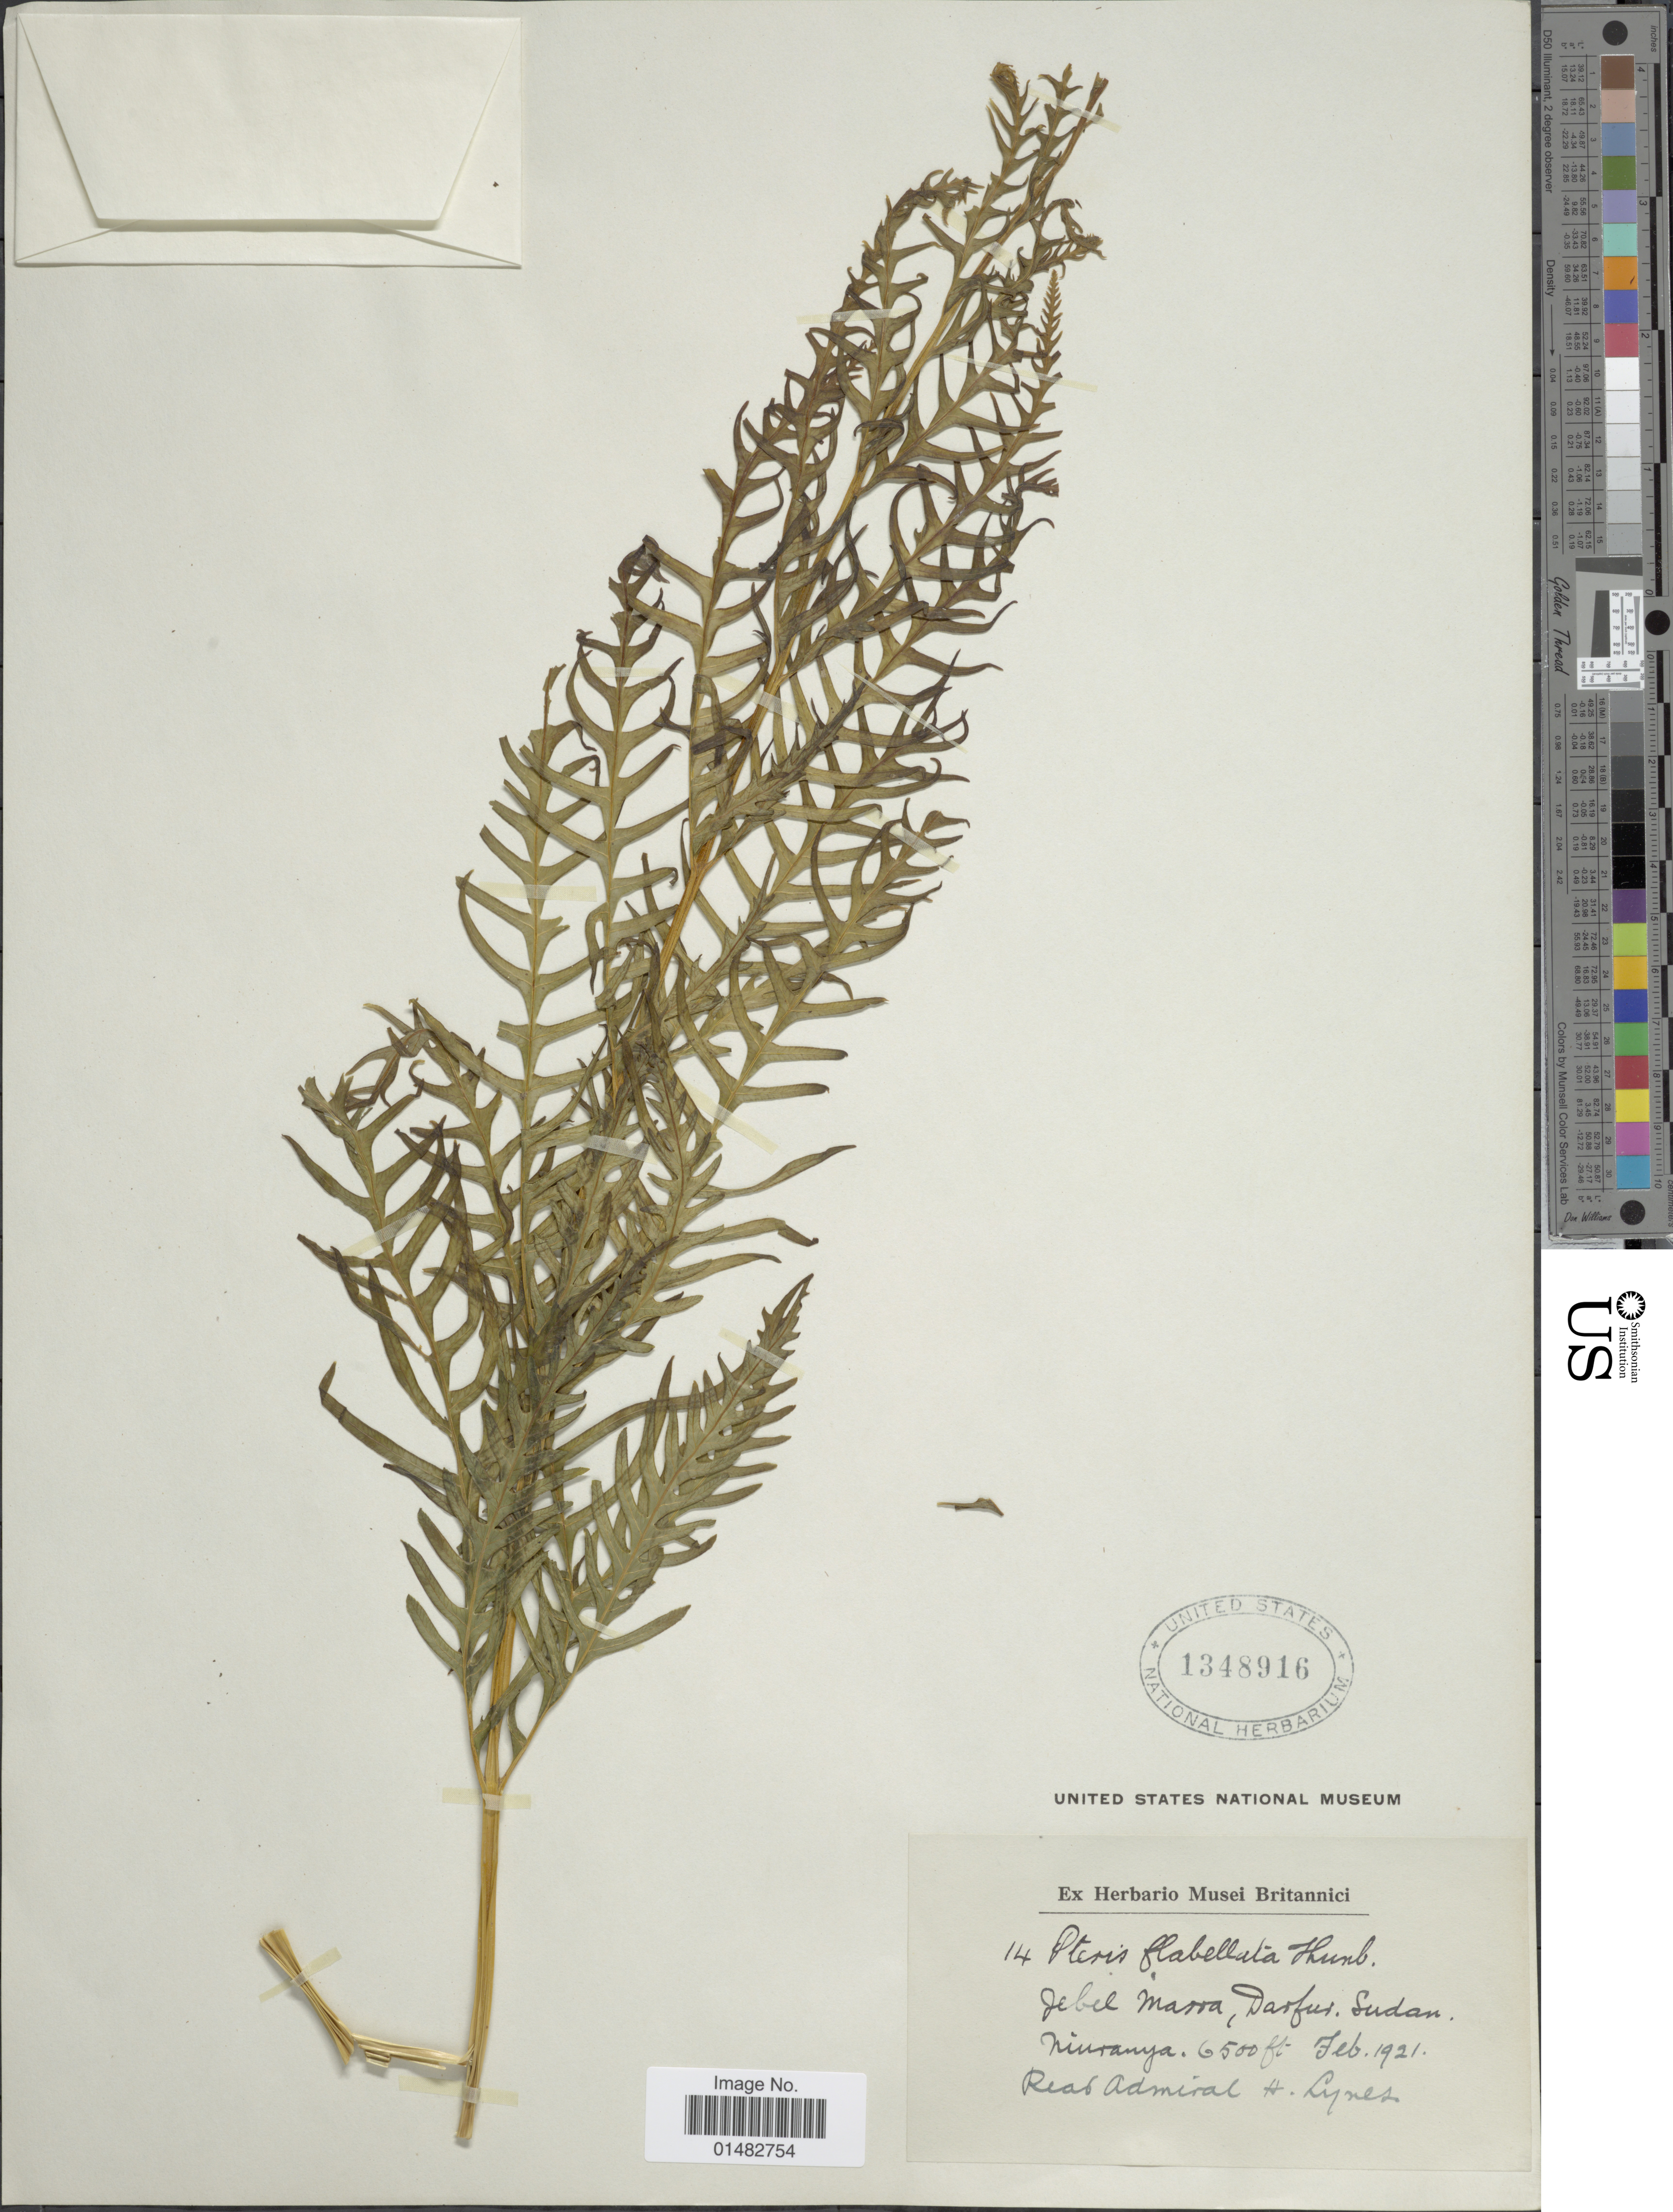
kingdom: Plantae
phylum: Tracheophyta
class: Polypodiopsida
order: Polypodiales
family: Pteridaceae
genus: Pteris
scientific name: Pteris dentata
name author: Forssk.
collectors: H. Lynes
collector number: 14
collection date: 1921-02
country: Sudan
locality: Jebel Marra, Darfur, Sudan, Niuranya.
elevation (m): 1981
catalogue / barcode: US 1348916